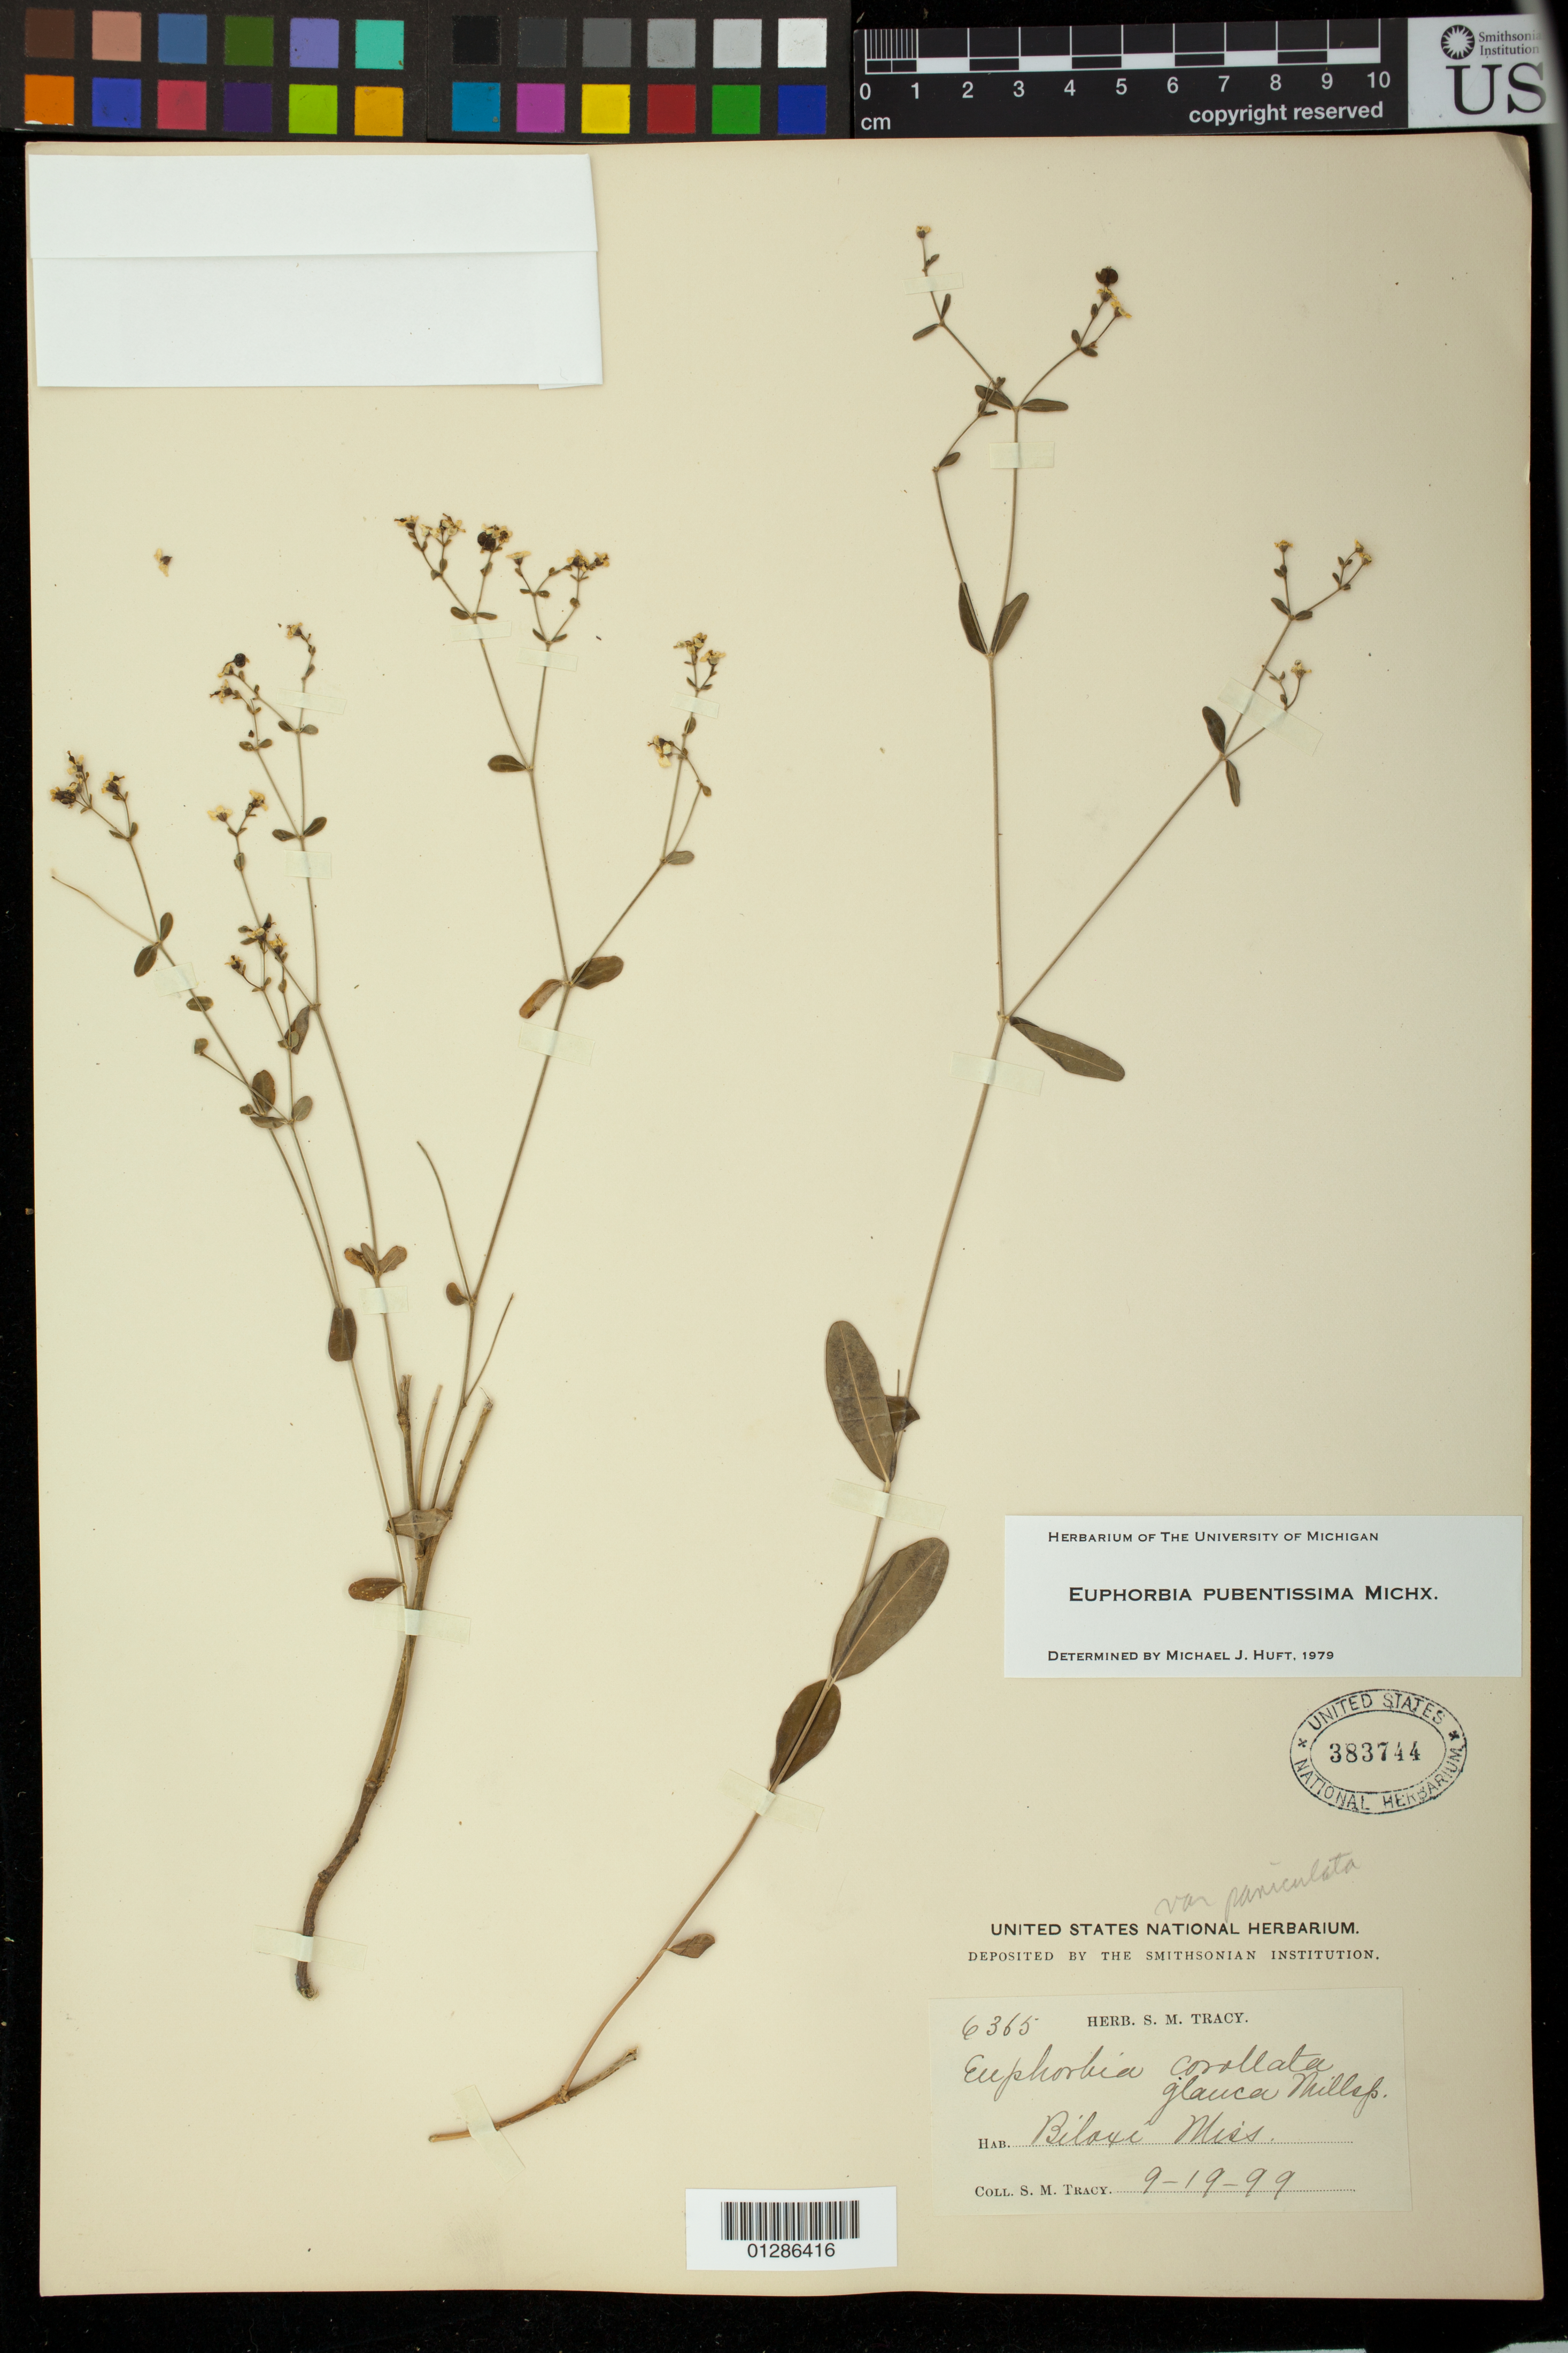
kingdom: Plantae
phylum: Tracheophyta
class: Magnoliopsida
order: Malpighiales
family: Euphorbiaceae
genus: Euphorbia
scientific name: Euphorbia pubentissima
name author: Michx.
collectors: C. Tracy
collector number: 6365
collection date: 1899-09-19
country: United States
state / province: Mississippi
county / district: Harrison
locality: Biloxi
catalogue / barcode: US 383744